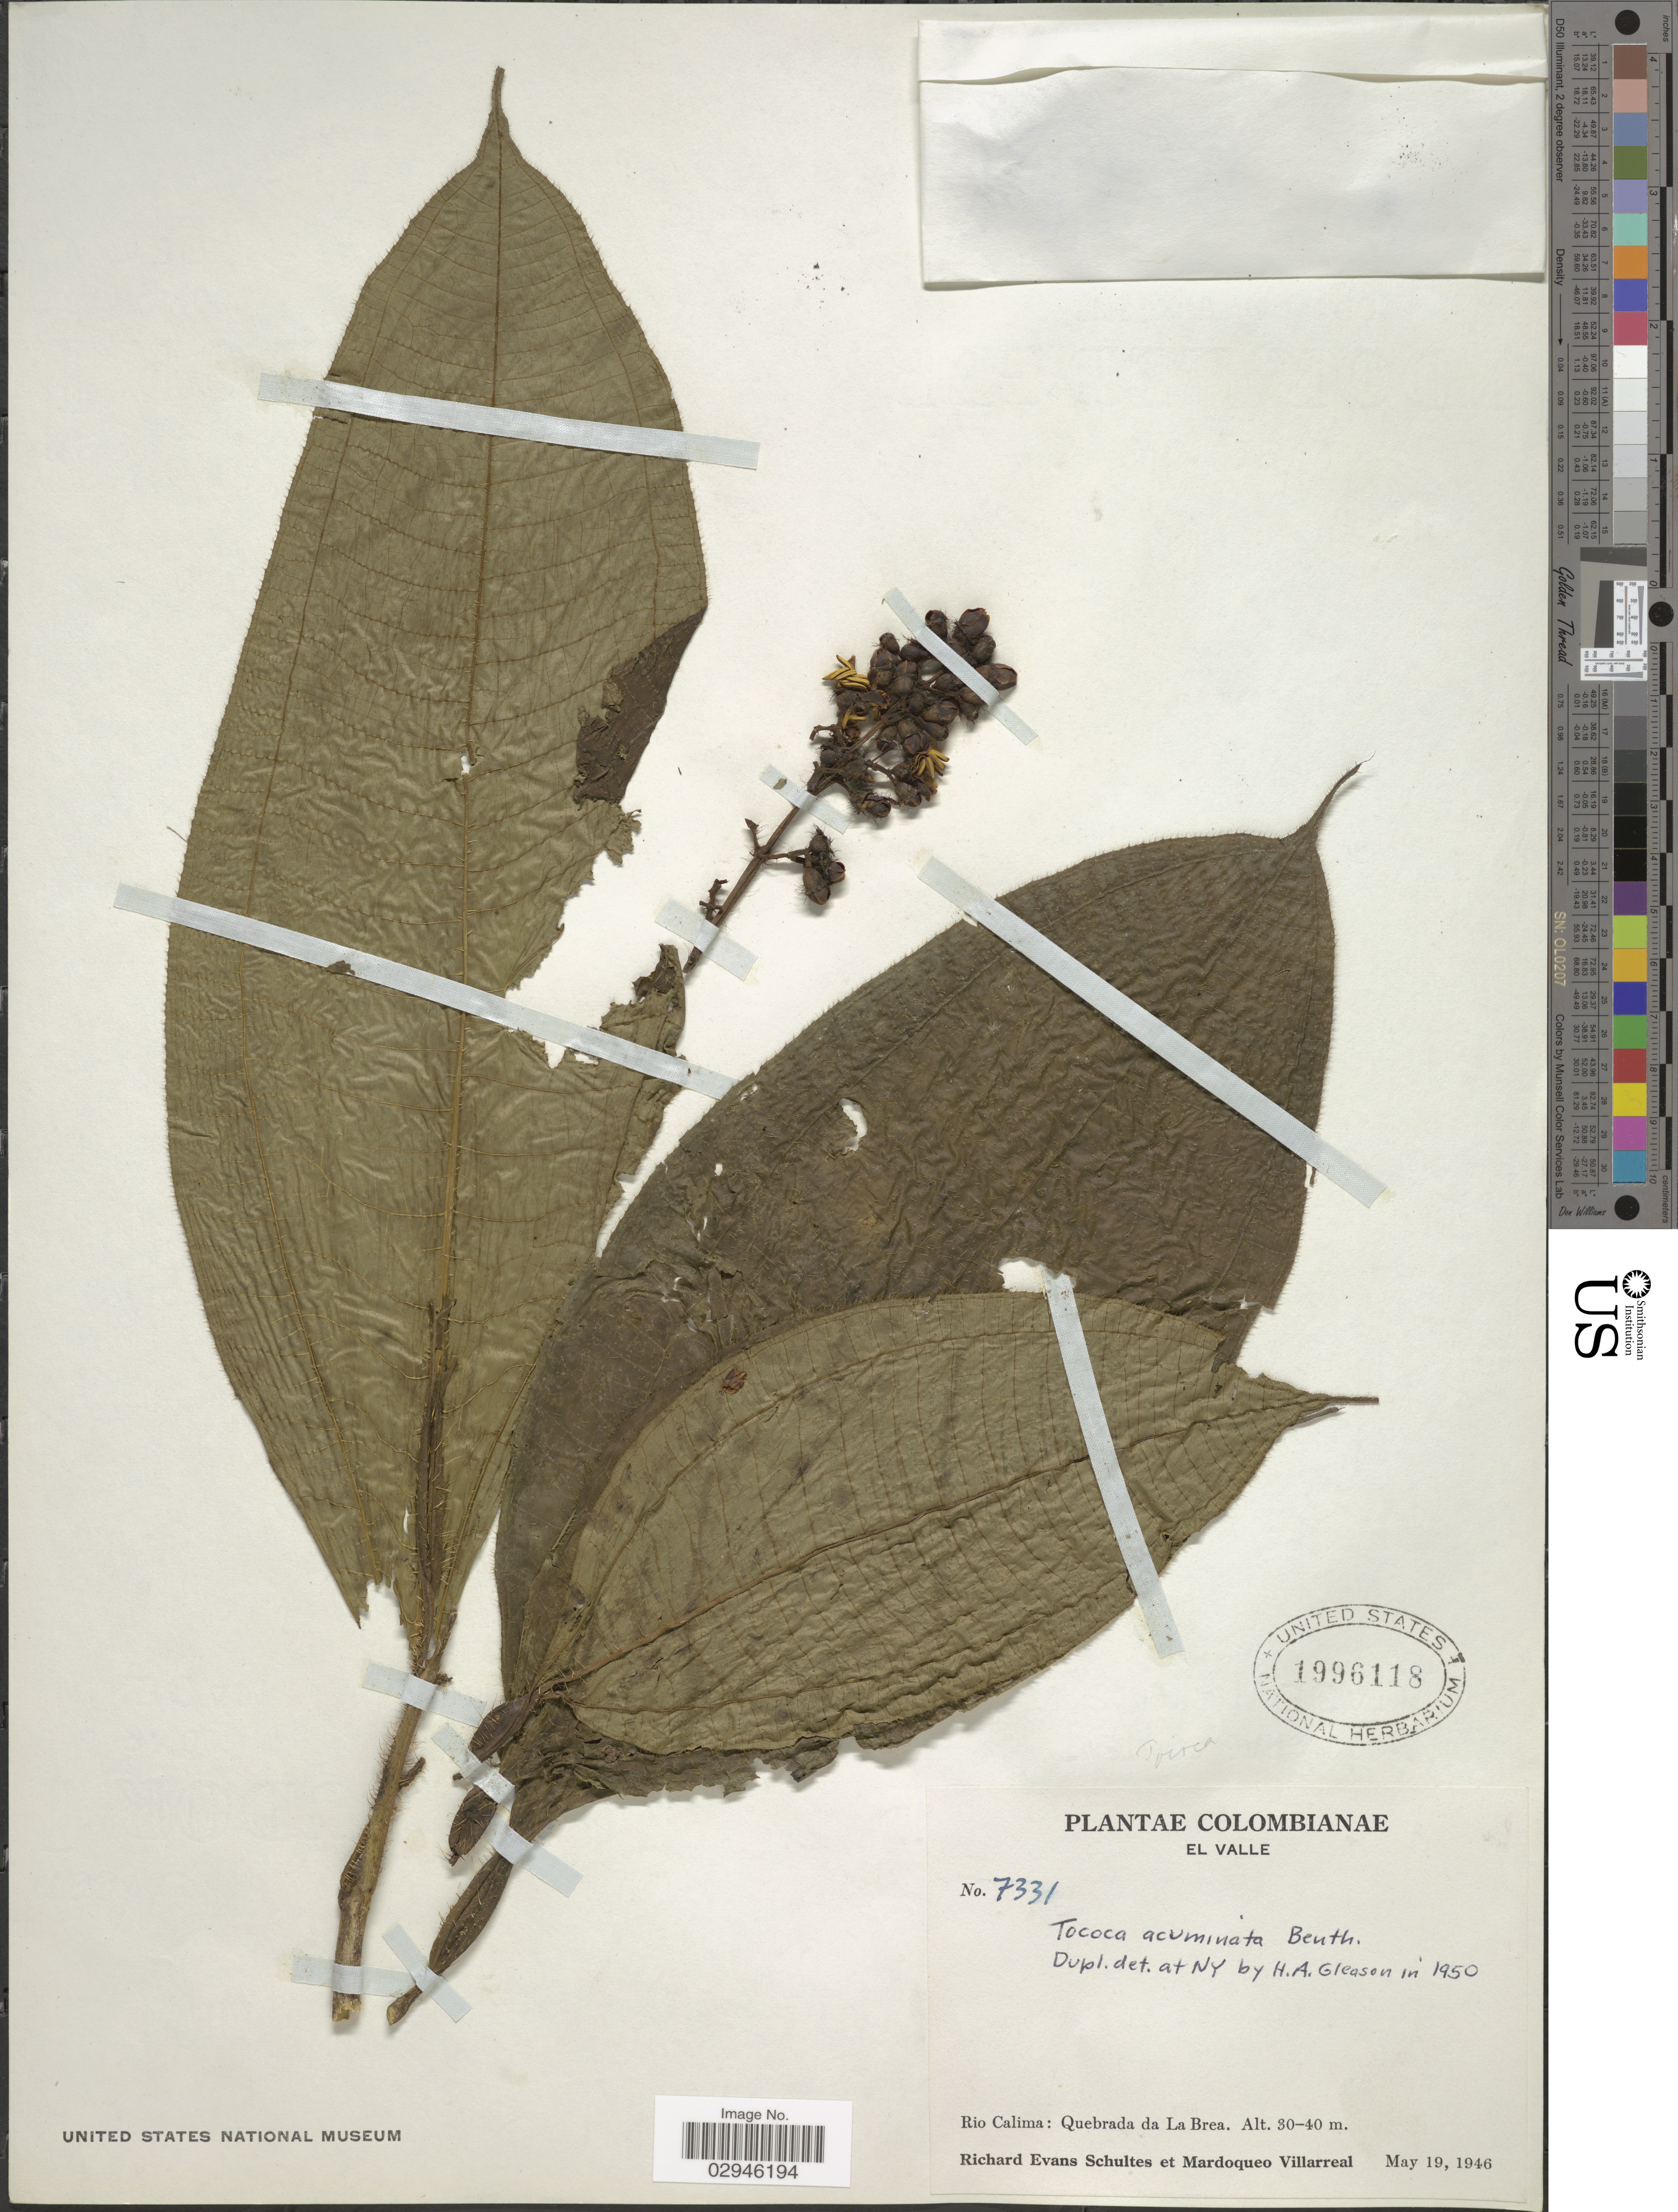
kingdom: Plantae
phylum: Tracheophyta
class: Magnoliopsida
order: Myrtales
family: Melastomataceae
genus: Tococa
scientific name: Tococa acuminata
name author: Benth.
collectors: R. E. Schultes & M. Villareal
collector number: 7331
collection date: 1946-05-19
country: Colombia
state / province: Valle del Cauca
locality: El Valle. Rio Calima: Quebrada da La Brea.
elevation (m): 30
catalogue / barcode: US 1996118